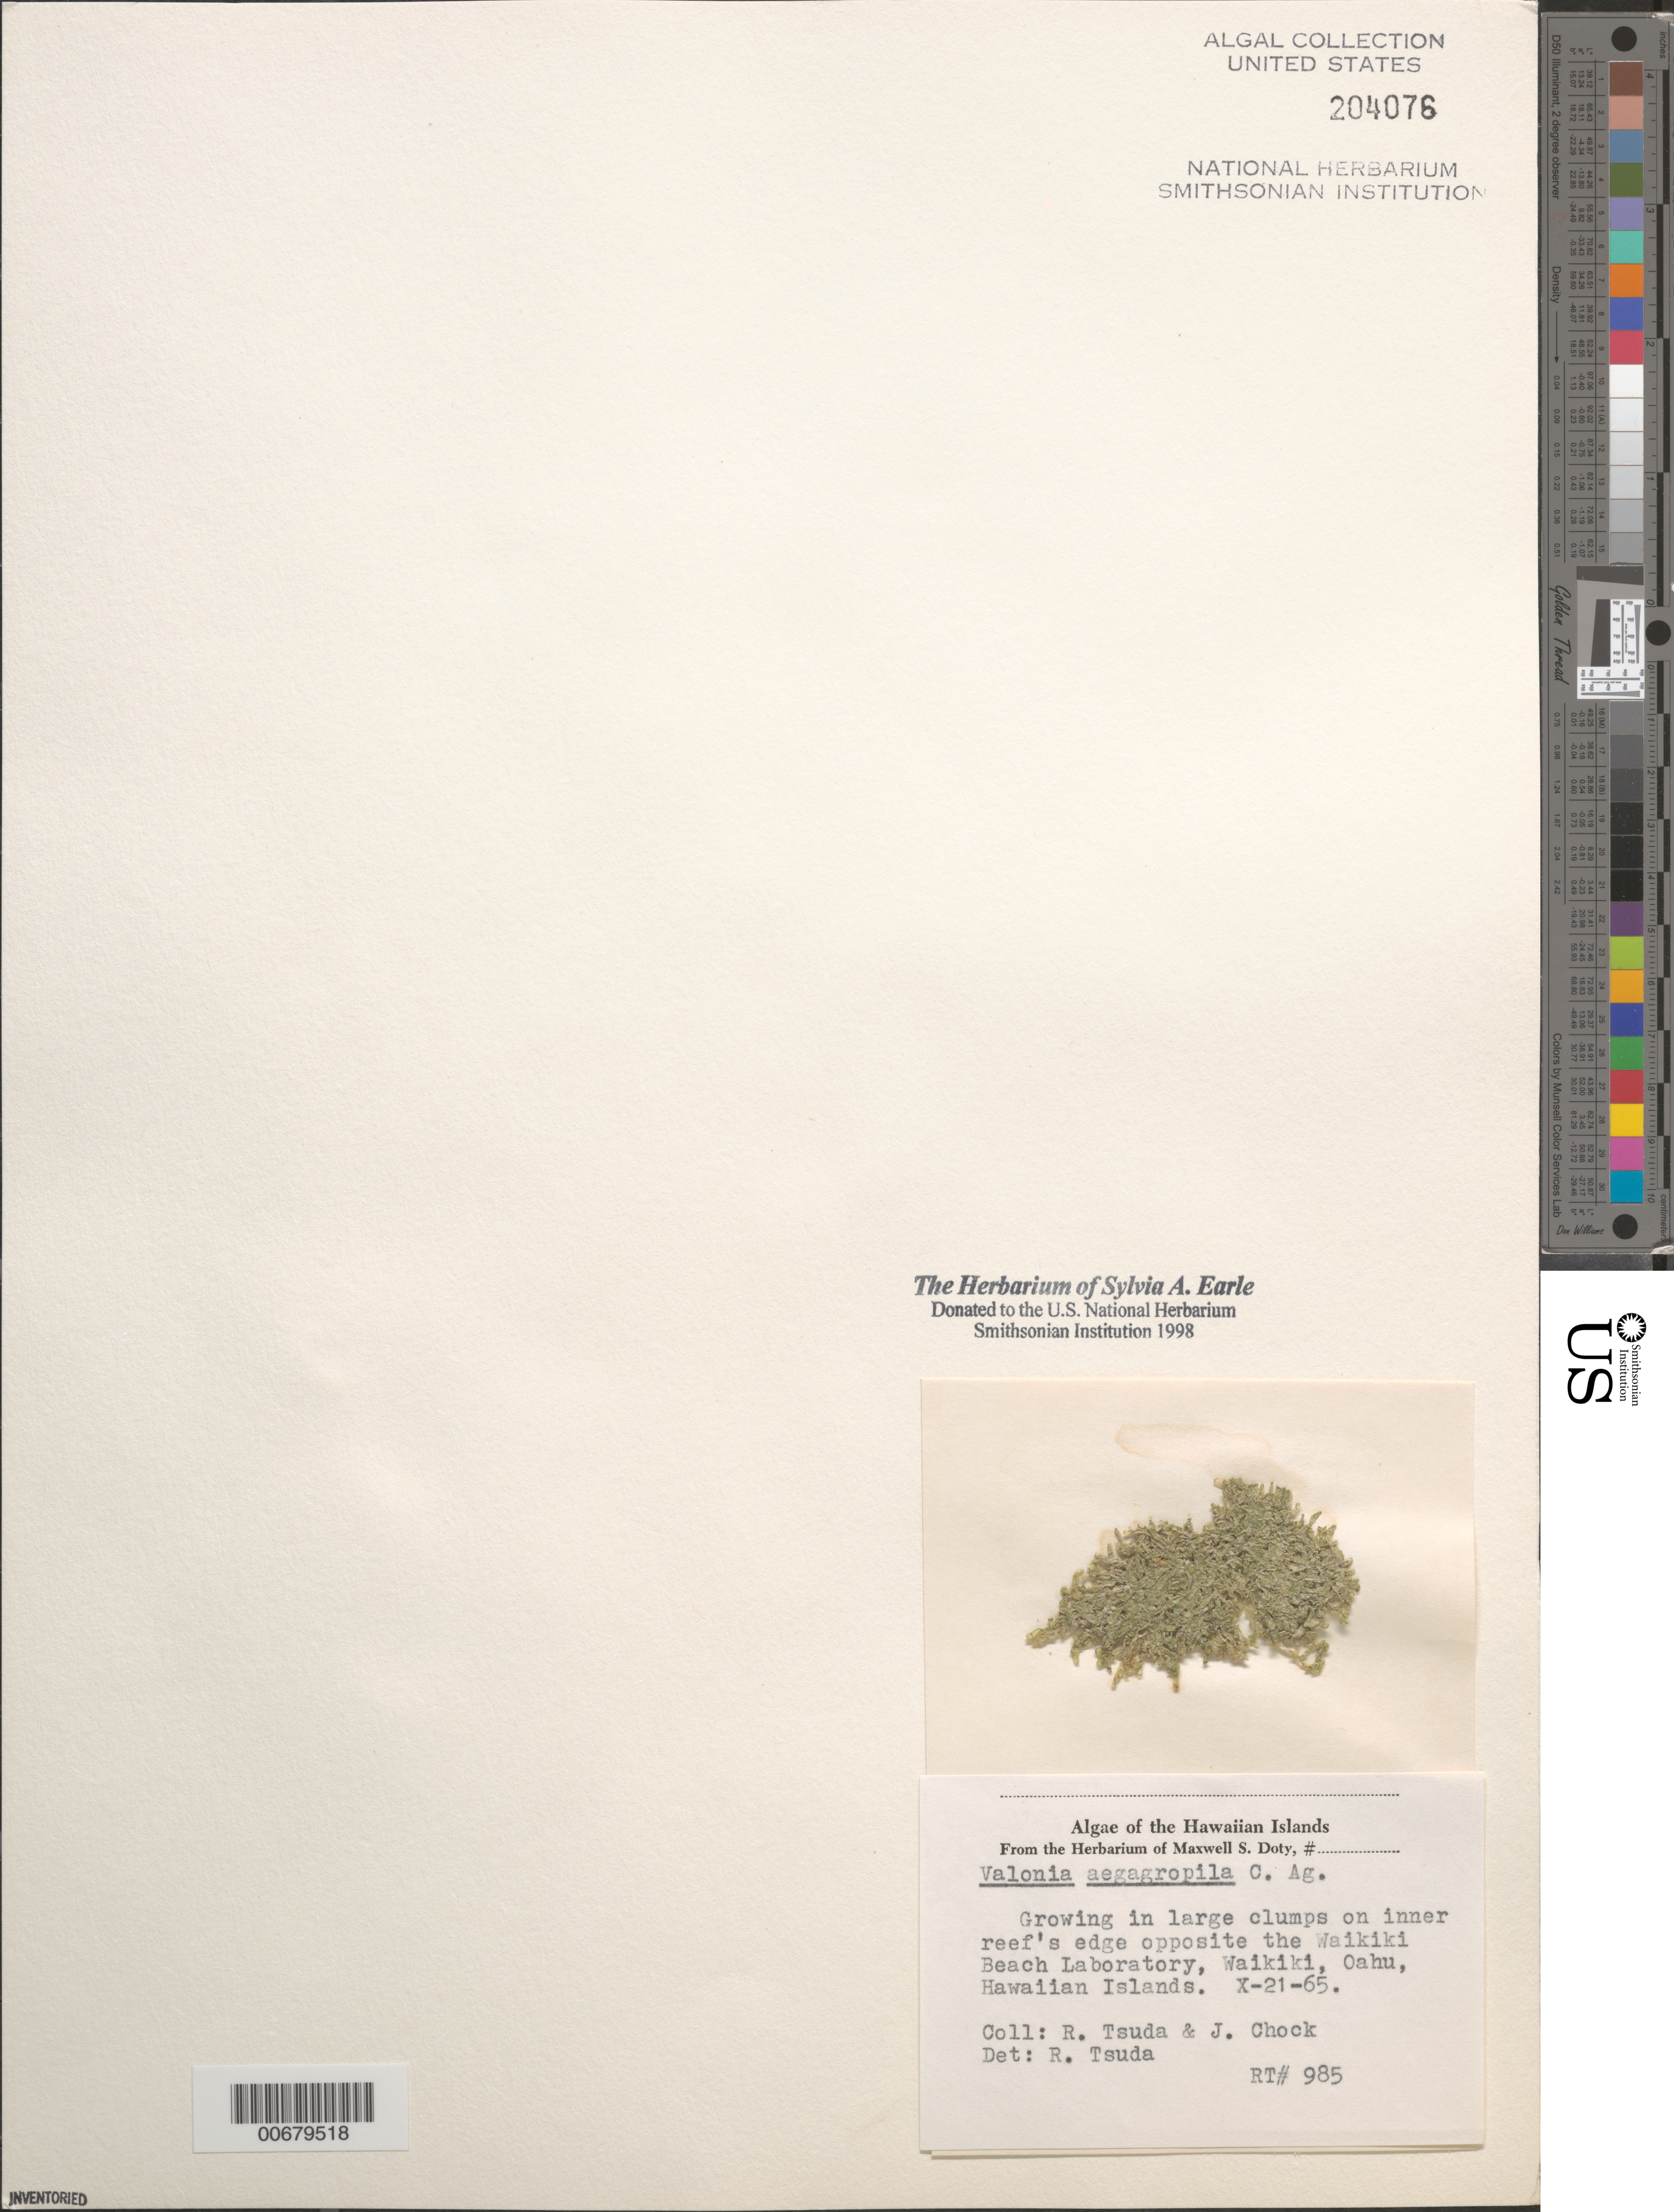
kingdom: Plantae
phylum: Chlorophyta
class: Ulvophyceae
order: Siphonocladales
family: Valoniaceae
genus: Valonia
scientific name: Valonia aegagropila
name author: C. Agardh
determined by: Tsuda, R. T.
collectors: R. Tsuda & J. Chock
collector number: RT 985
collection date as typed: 21 Oct 1965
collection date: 1965-10-21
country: United States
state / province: Hawaii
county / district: Honolulu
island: Oahu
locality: Waikiki, Waikiki Beach Laboratory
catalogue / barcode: US 204076